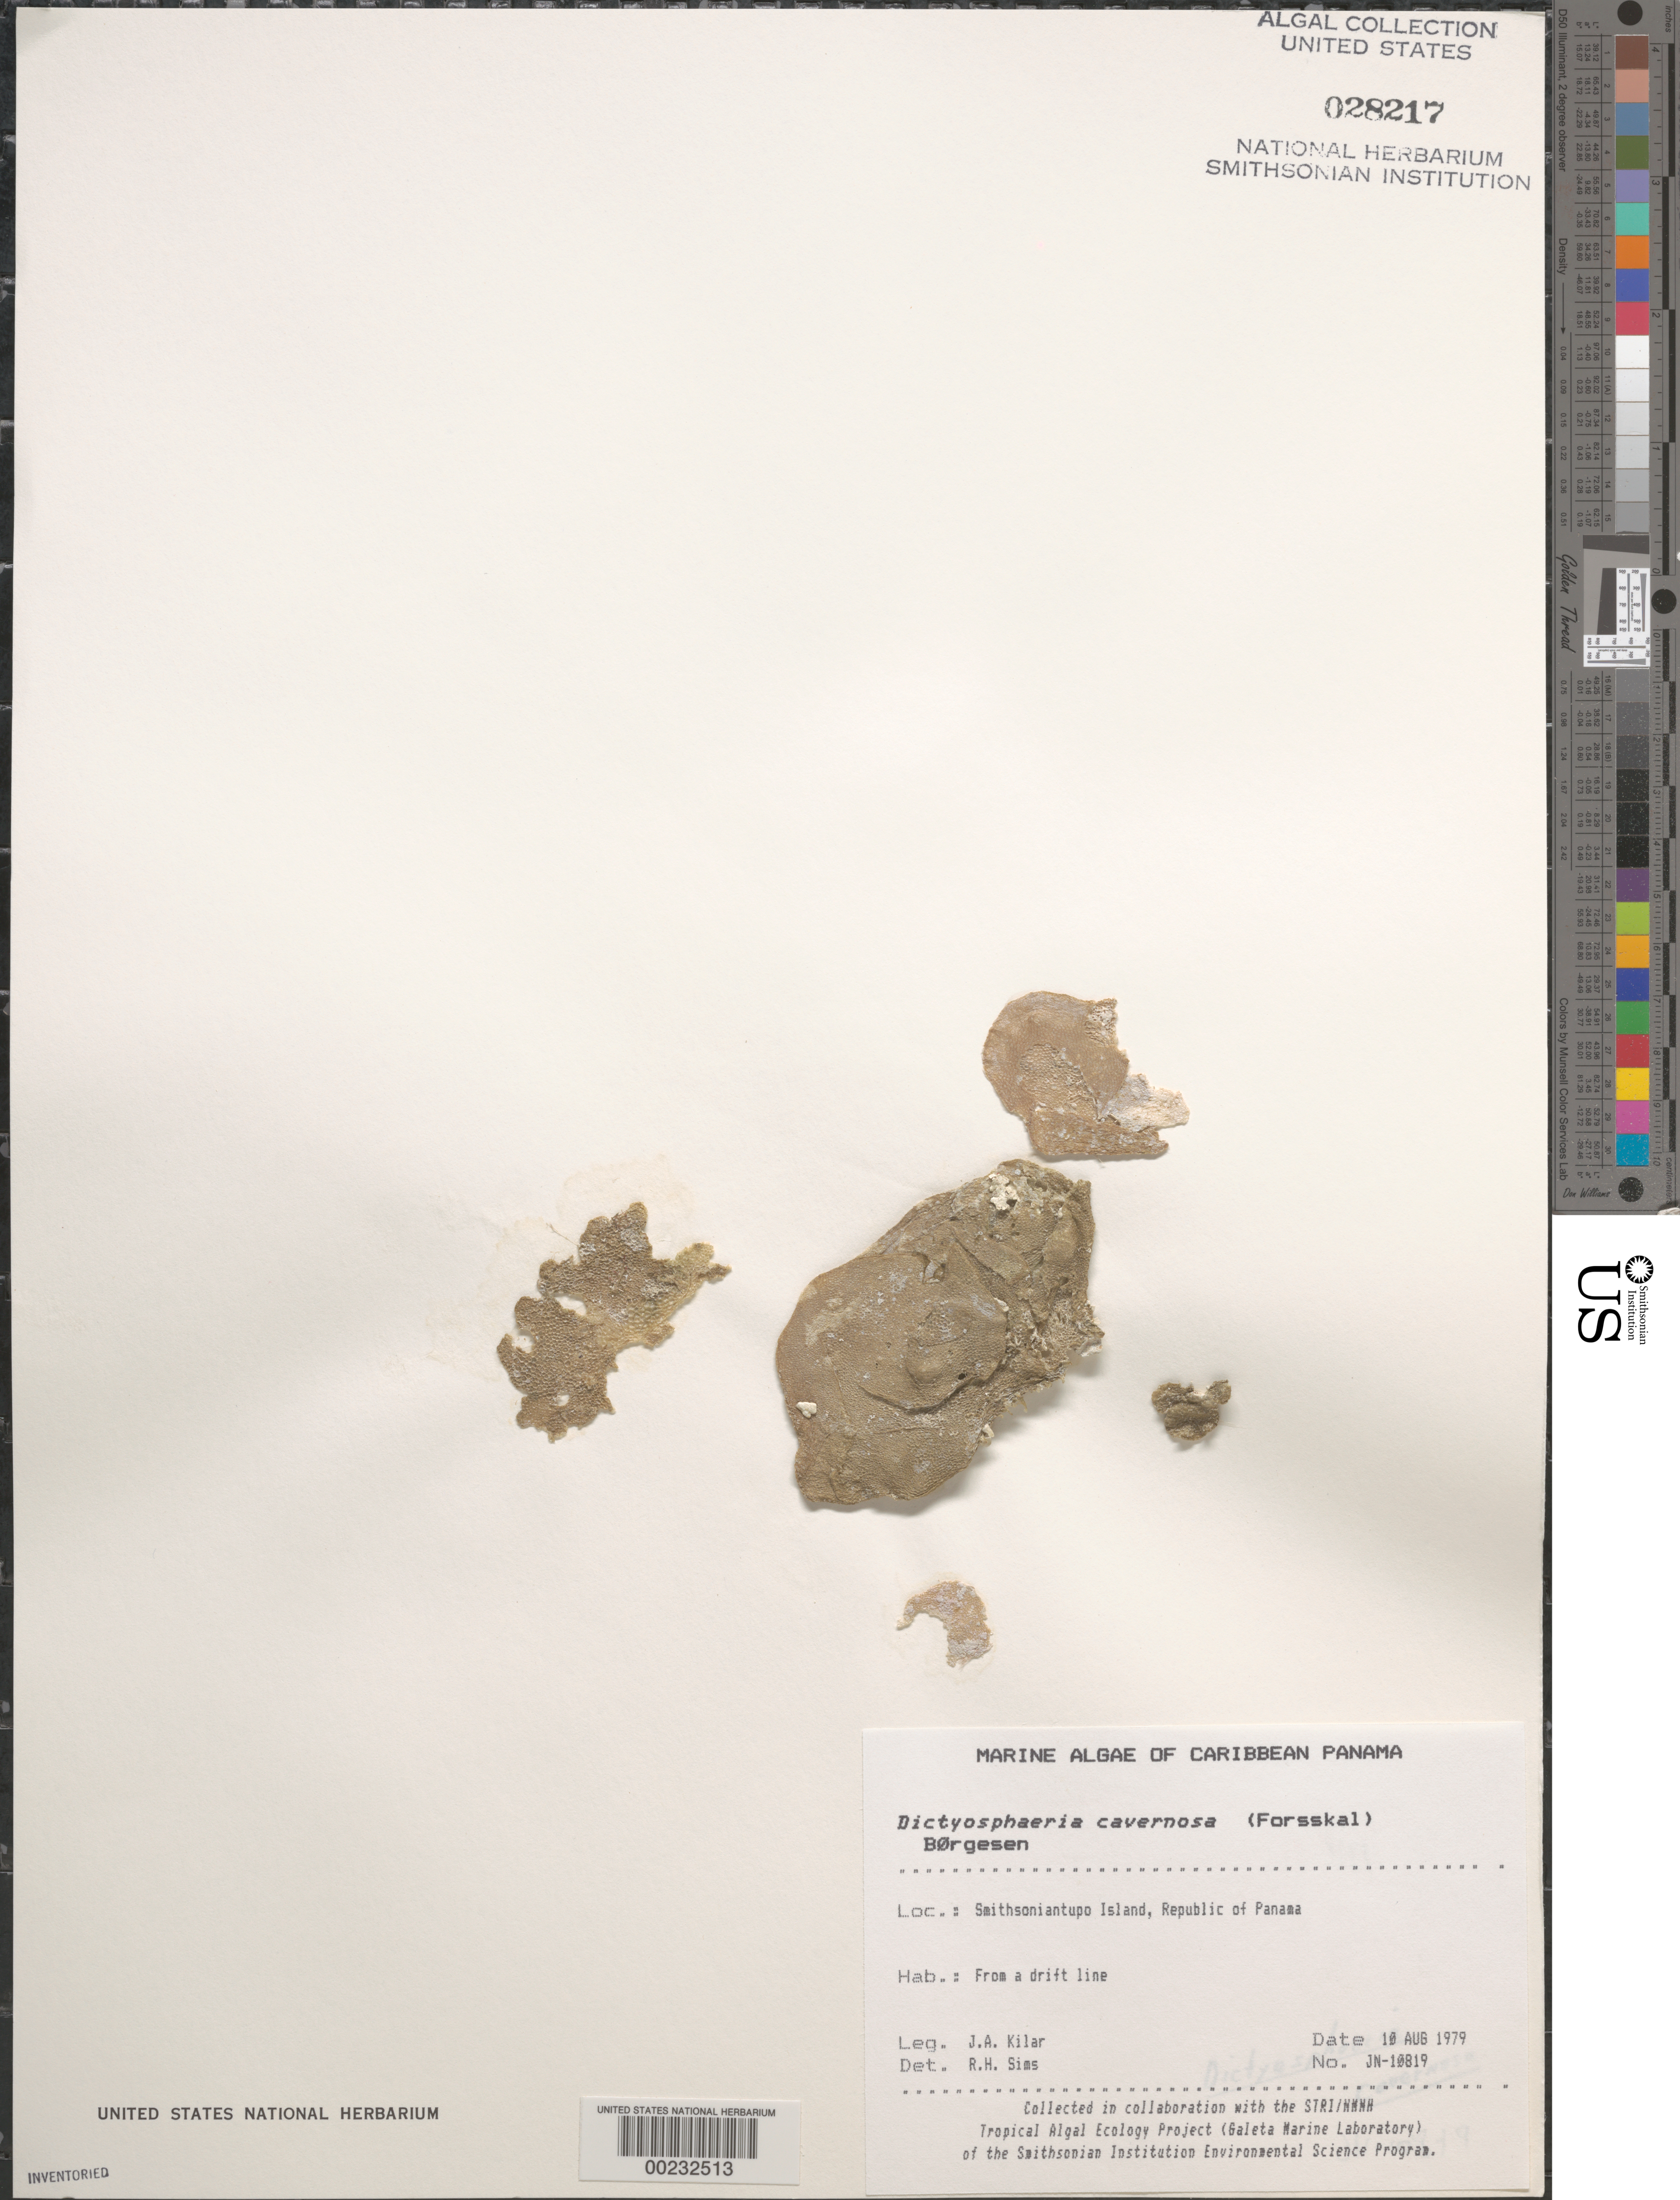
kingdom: Plantae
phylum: Chlorophyta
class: Ulvophyceae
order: Siphonocladales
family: Siphonocladaceae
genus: Dictyosphaeria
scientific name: Dictyosphaeria cavernosa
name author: (Forssk.) Børgesen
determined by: Sims, Robert H.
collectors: J. A. Kilar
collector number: Jn-10819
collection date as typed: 10 Aug 1979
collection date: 1979-08-10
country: Panama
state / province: Kuna Yala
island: Smithsoniantupo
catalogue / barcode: US 28217